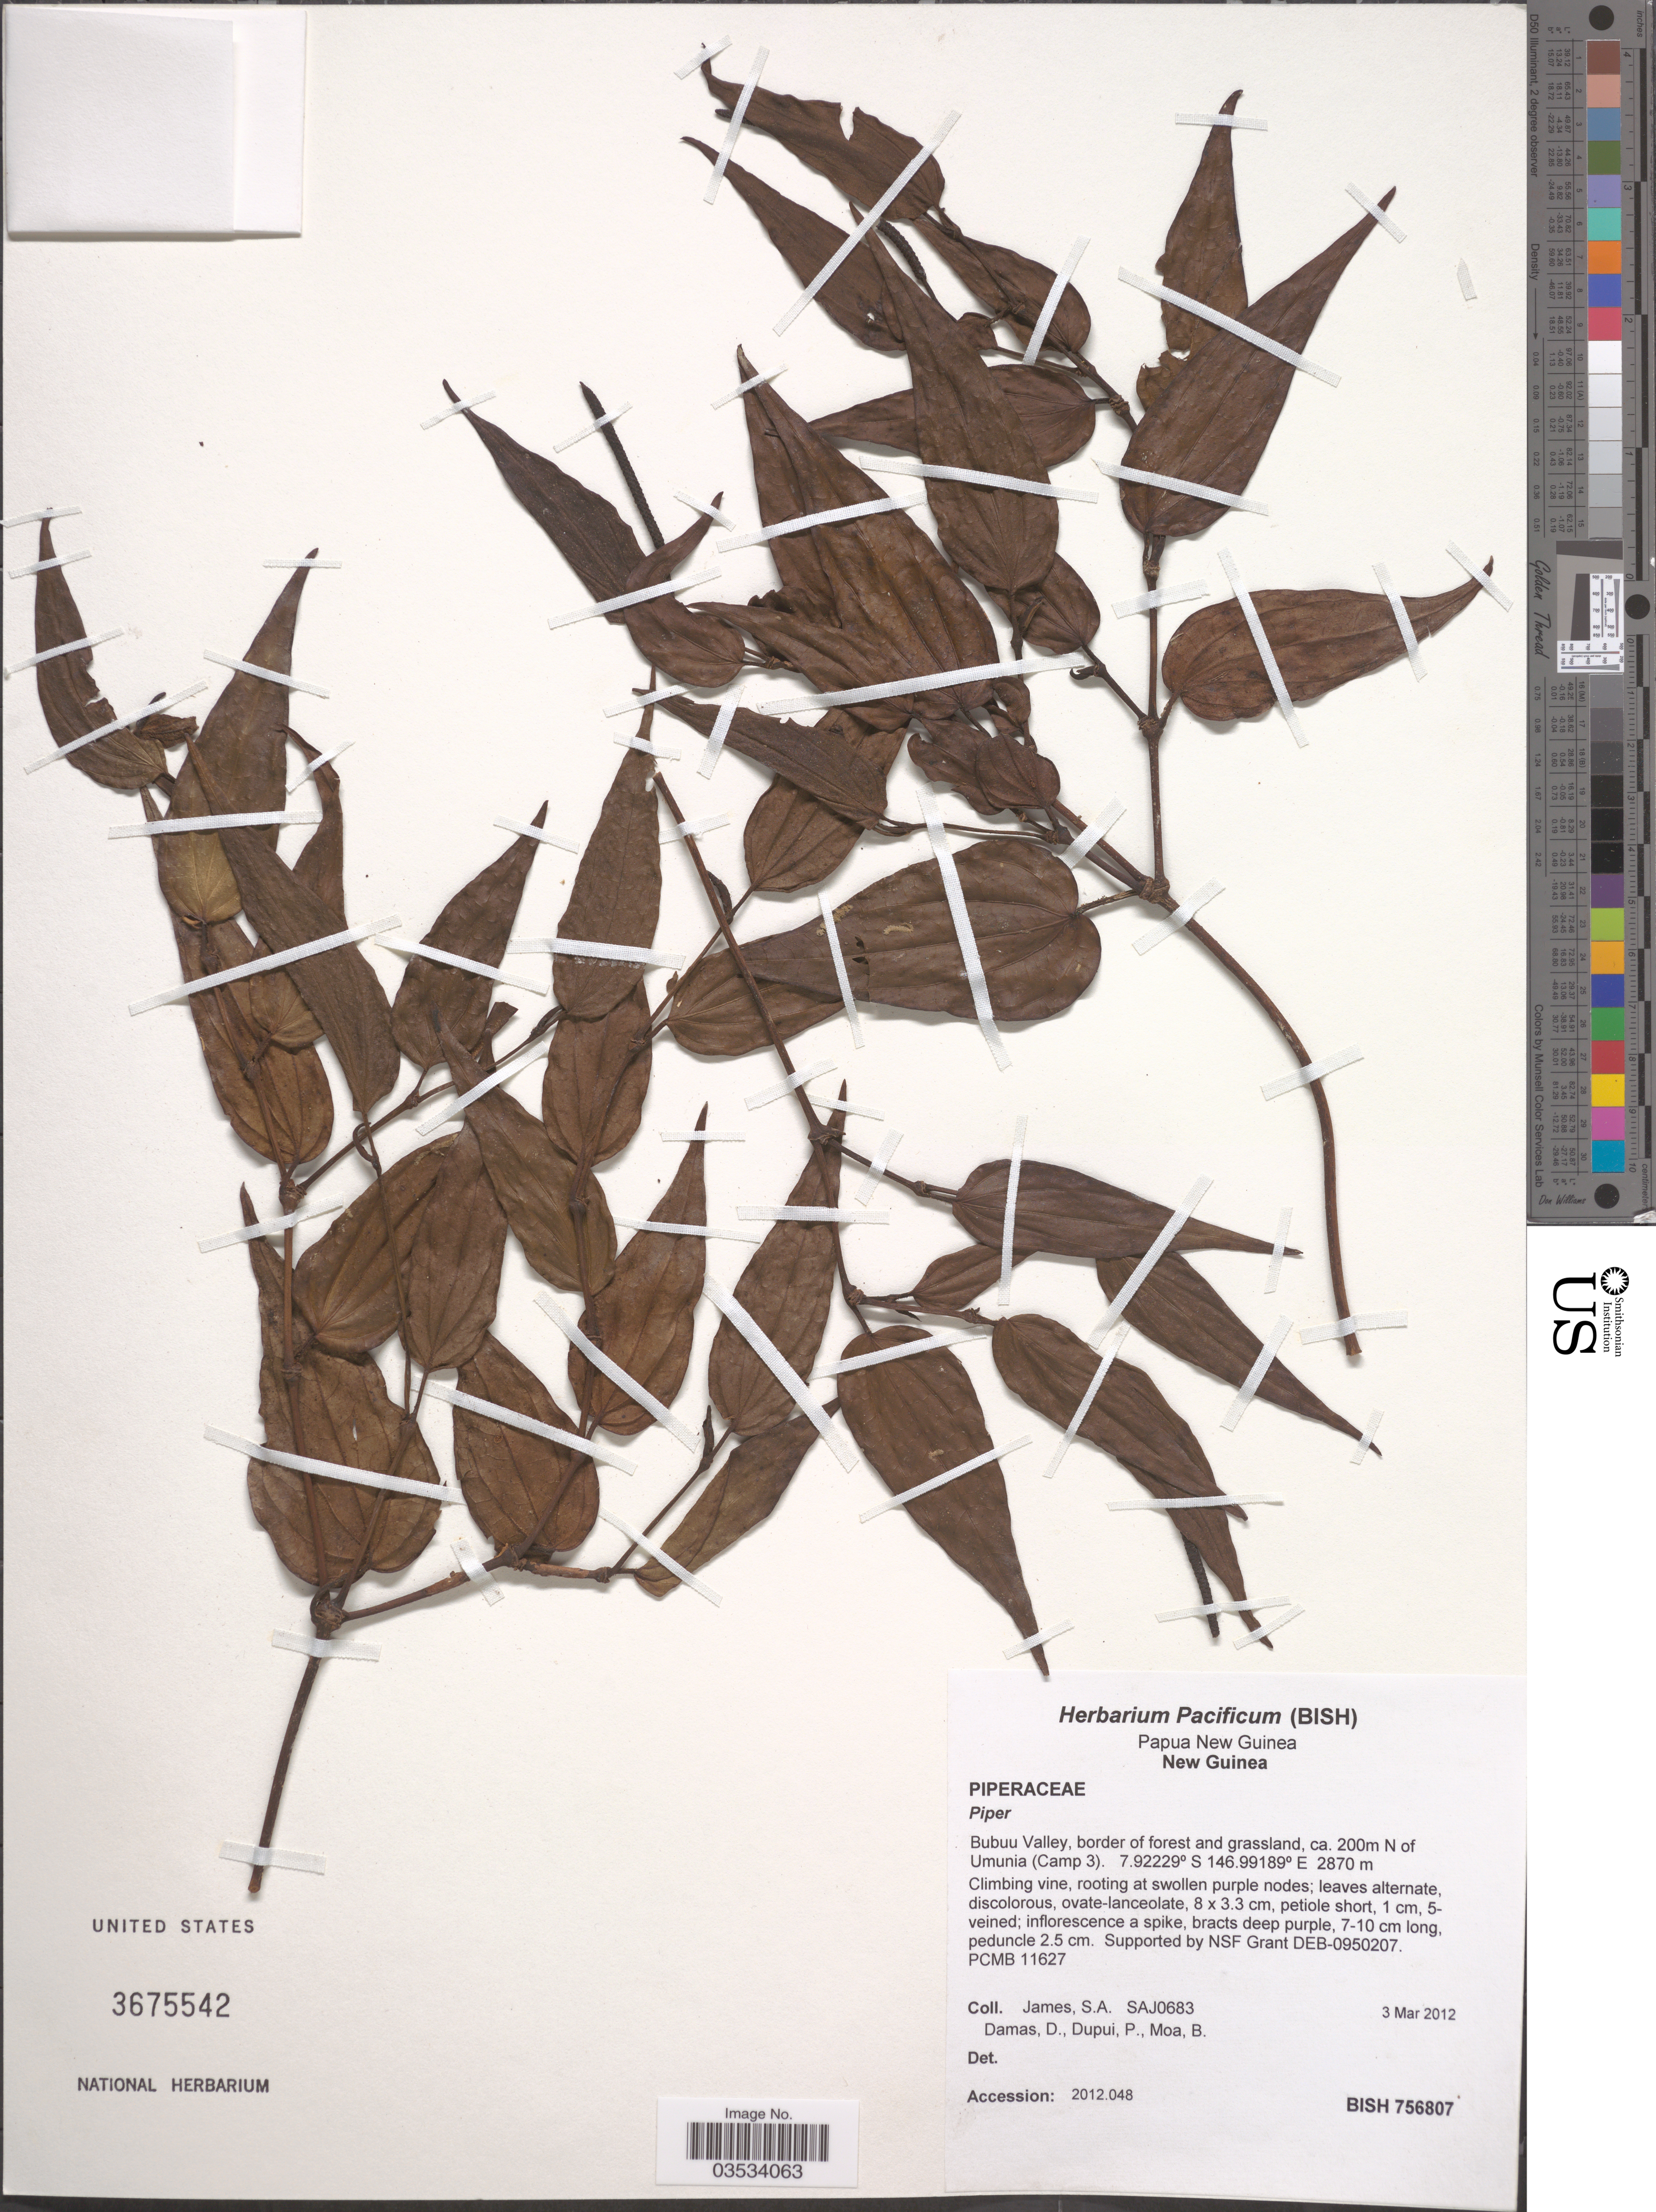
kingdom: Plantae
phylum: Tracheophyta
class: Magnoliopsida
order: Piperales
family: Piperaceae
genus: Piper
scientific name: Piper sp.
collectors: S. James, D. Damas, P. Dupui & B. Moa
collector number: SAJ0683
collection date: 2012-03-03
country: Papua New Guinea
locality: New Guinea. Bubuu Valley, border of forest and grassland, ca. 200m N of Umunia (Camp 3).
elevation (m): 2870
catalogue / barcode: US 3675542